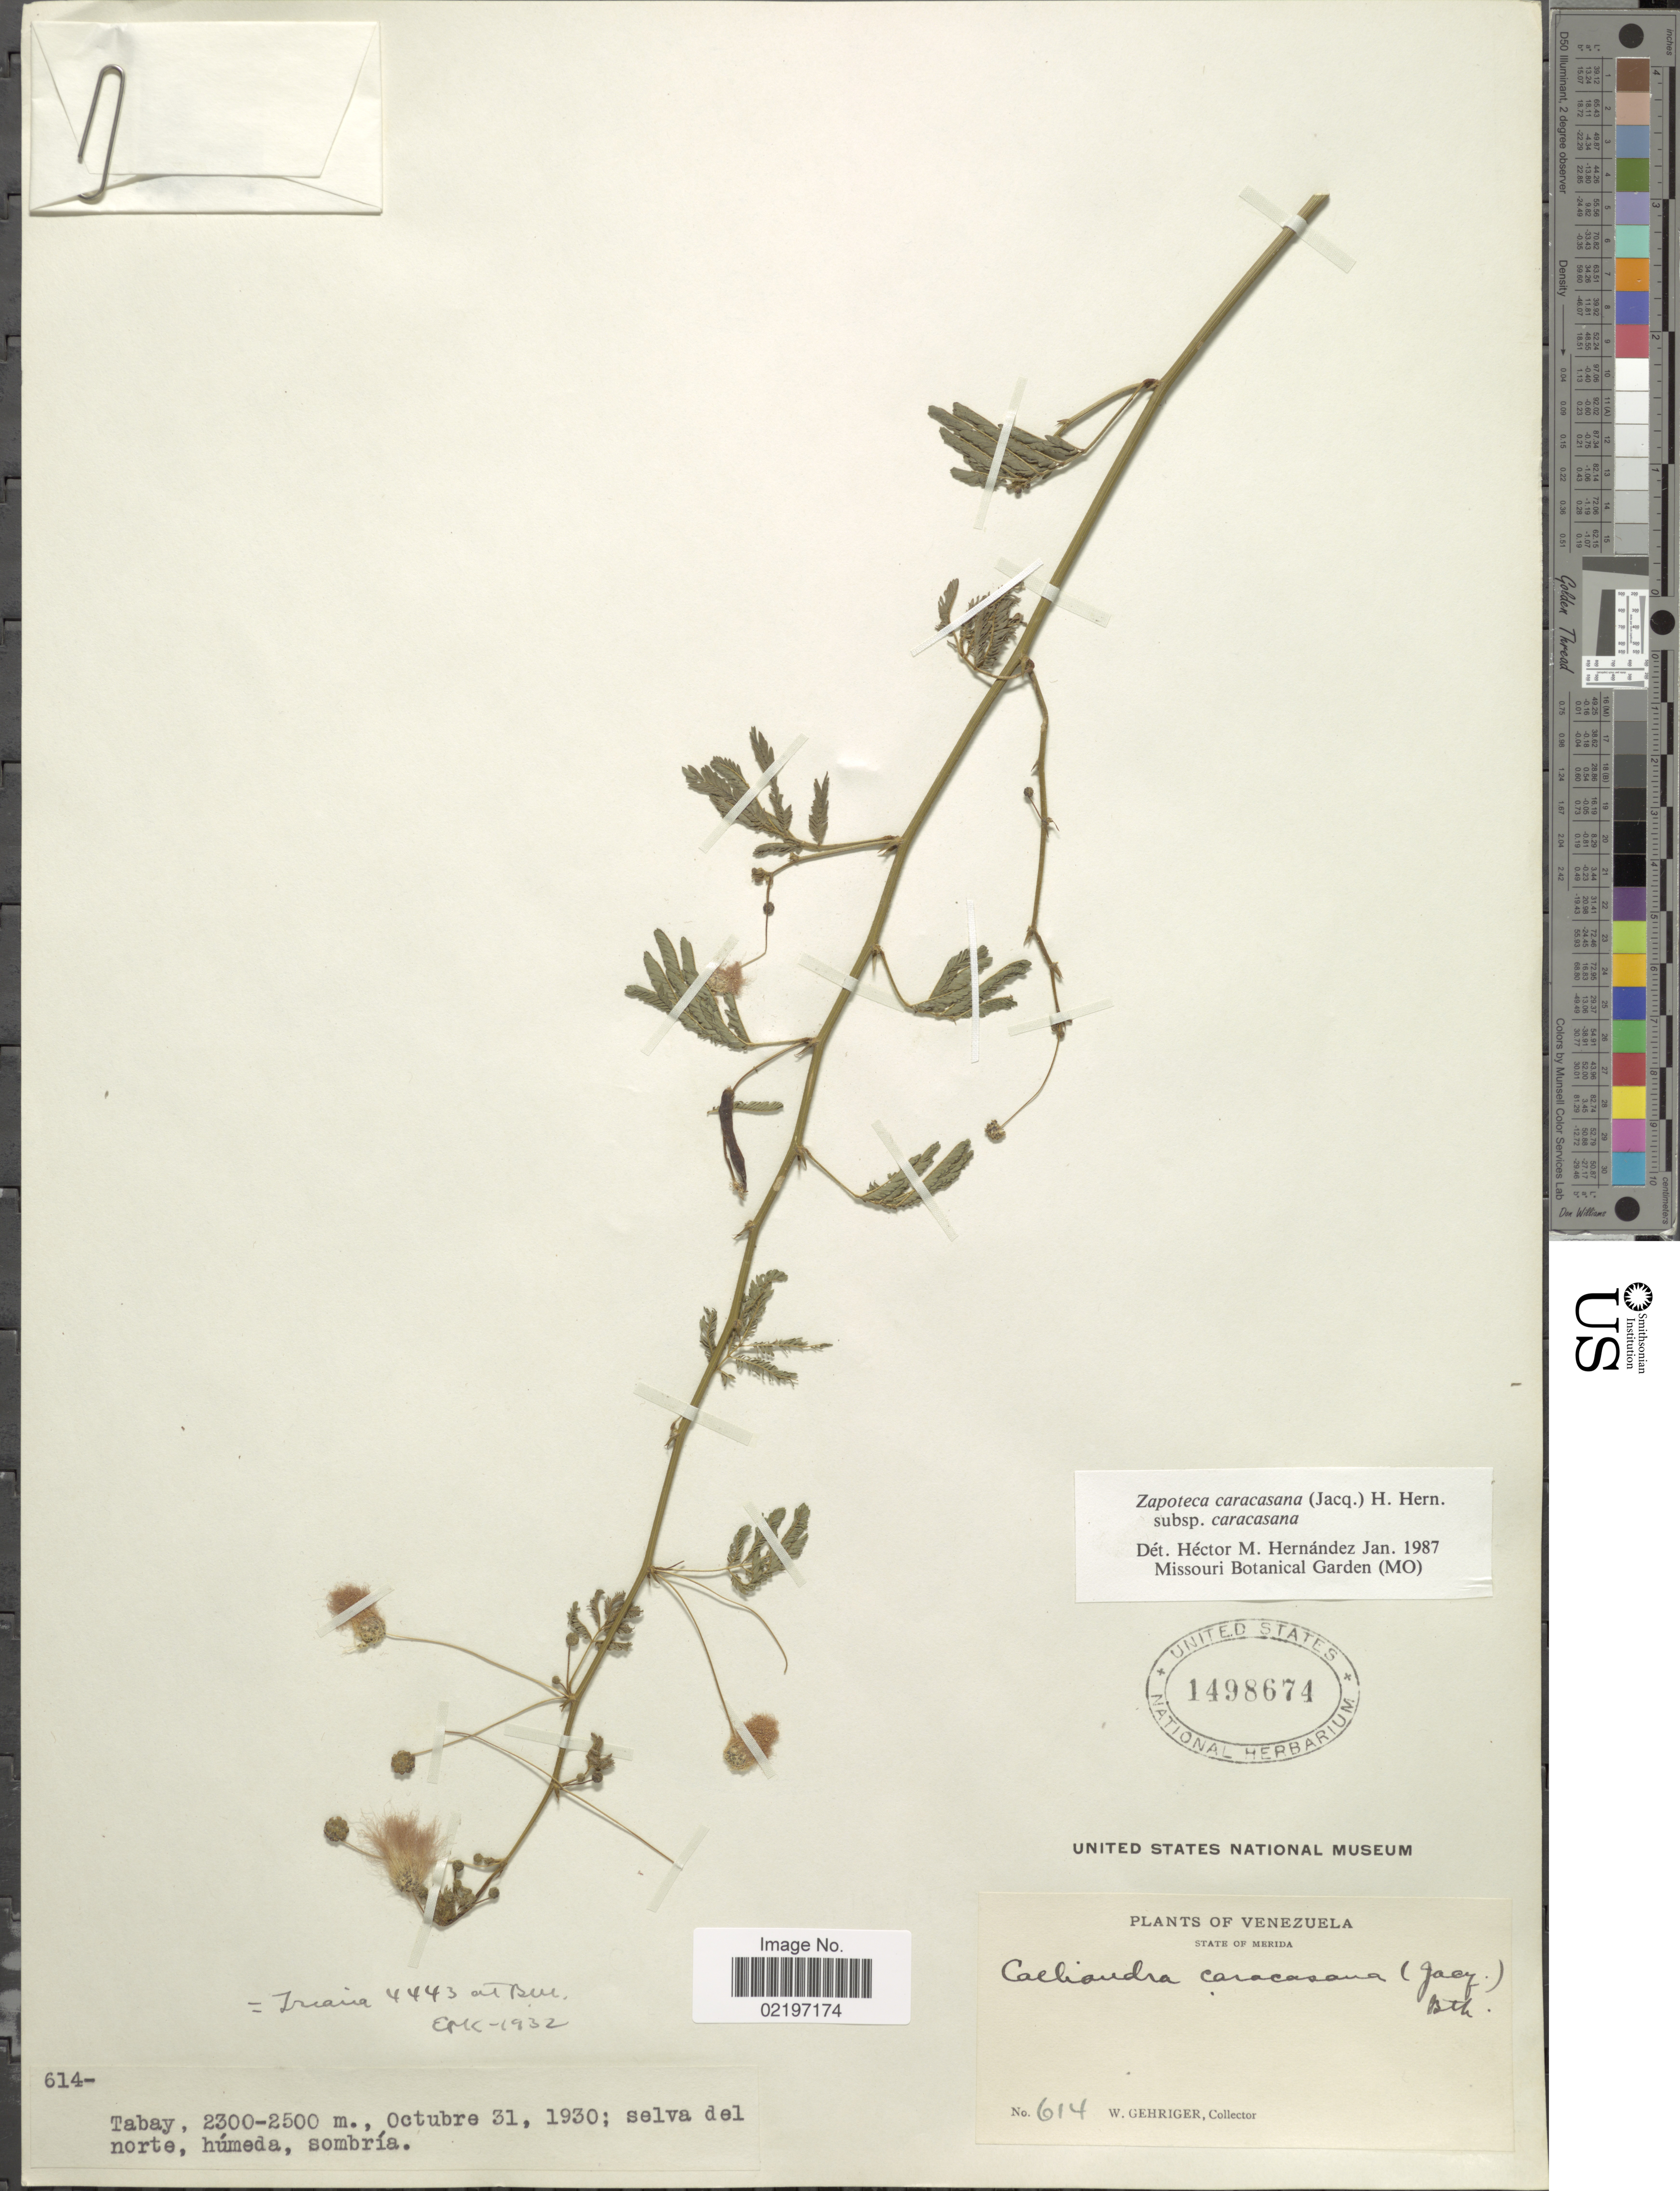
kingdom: Plantae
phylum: Tracheophyta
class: Magnoliopsida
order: Fabales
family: Fabaceae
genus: Zapoteca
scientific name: Zapoteca caracasana subsp. caracasana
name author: (Jacq.) H.M. Hern.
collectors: W. Gehriger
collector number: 614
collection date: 1930-10-31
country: Venezuela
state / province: Mérida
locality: Tabay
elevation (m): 2300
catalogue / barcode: US 1498674